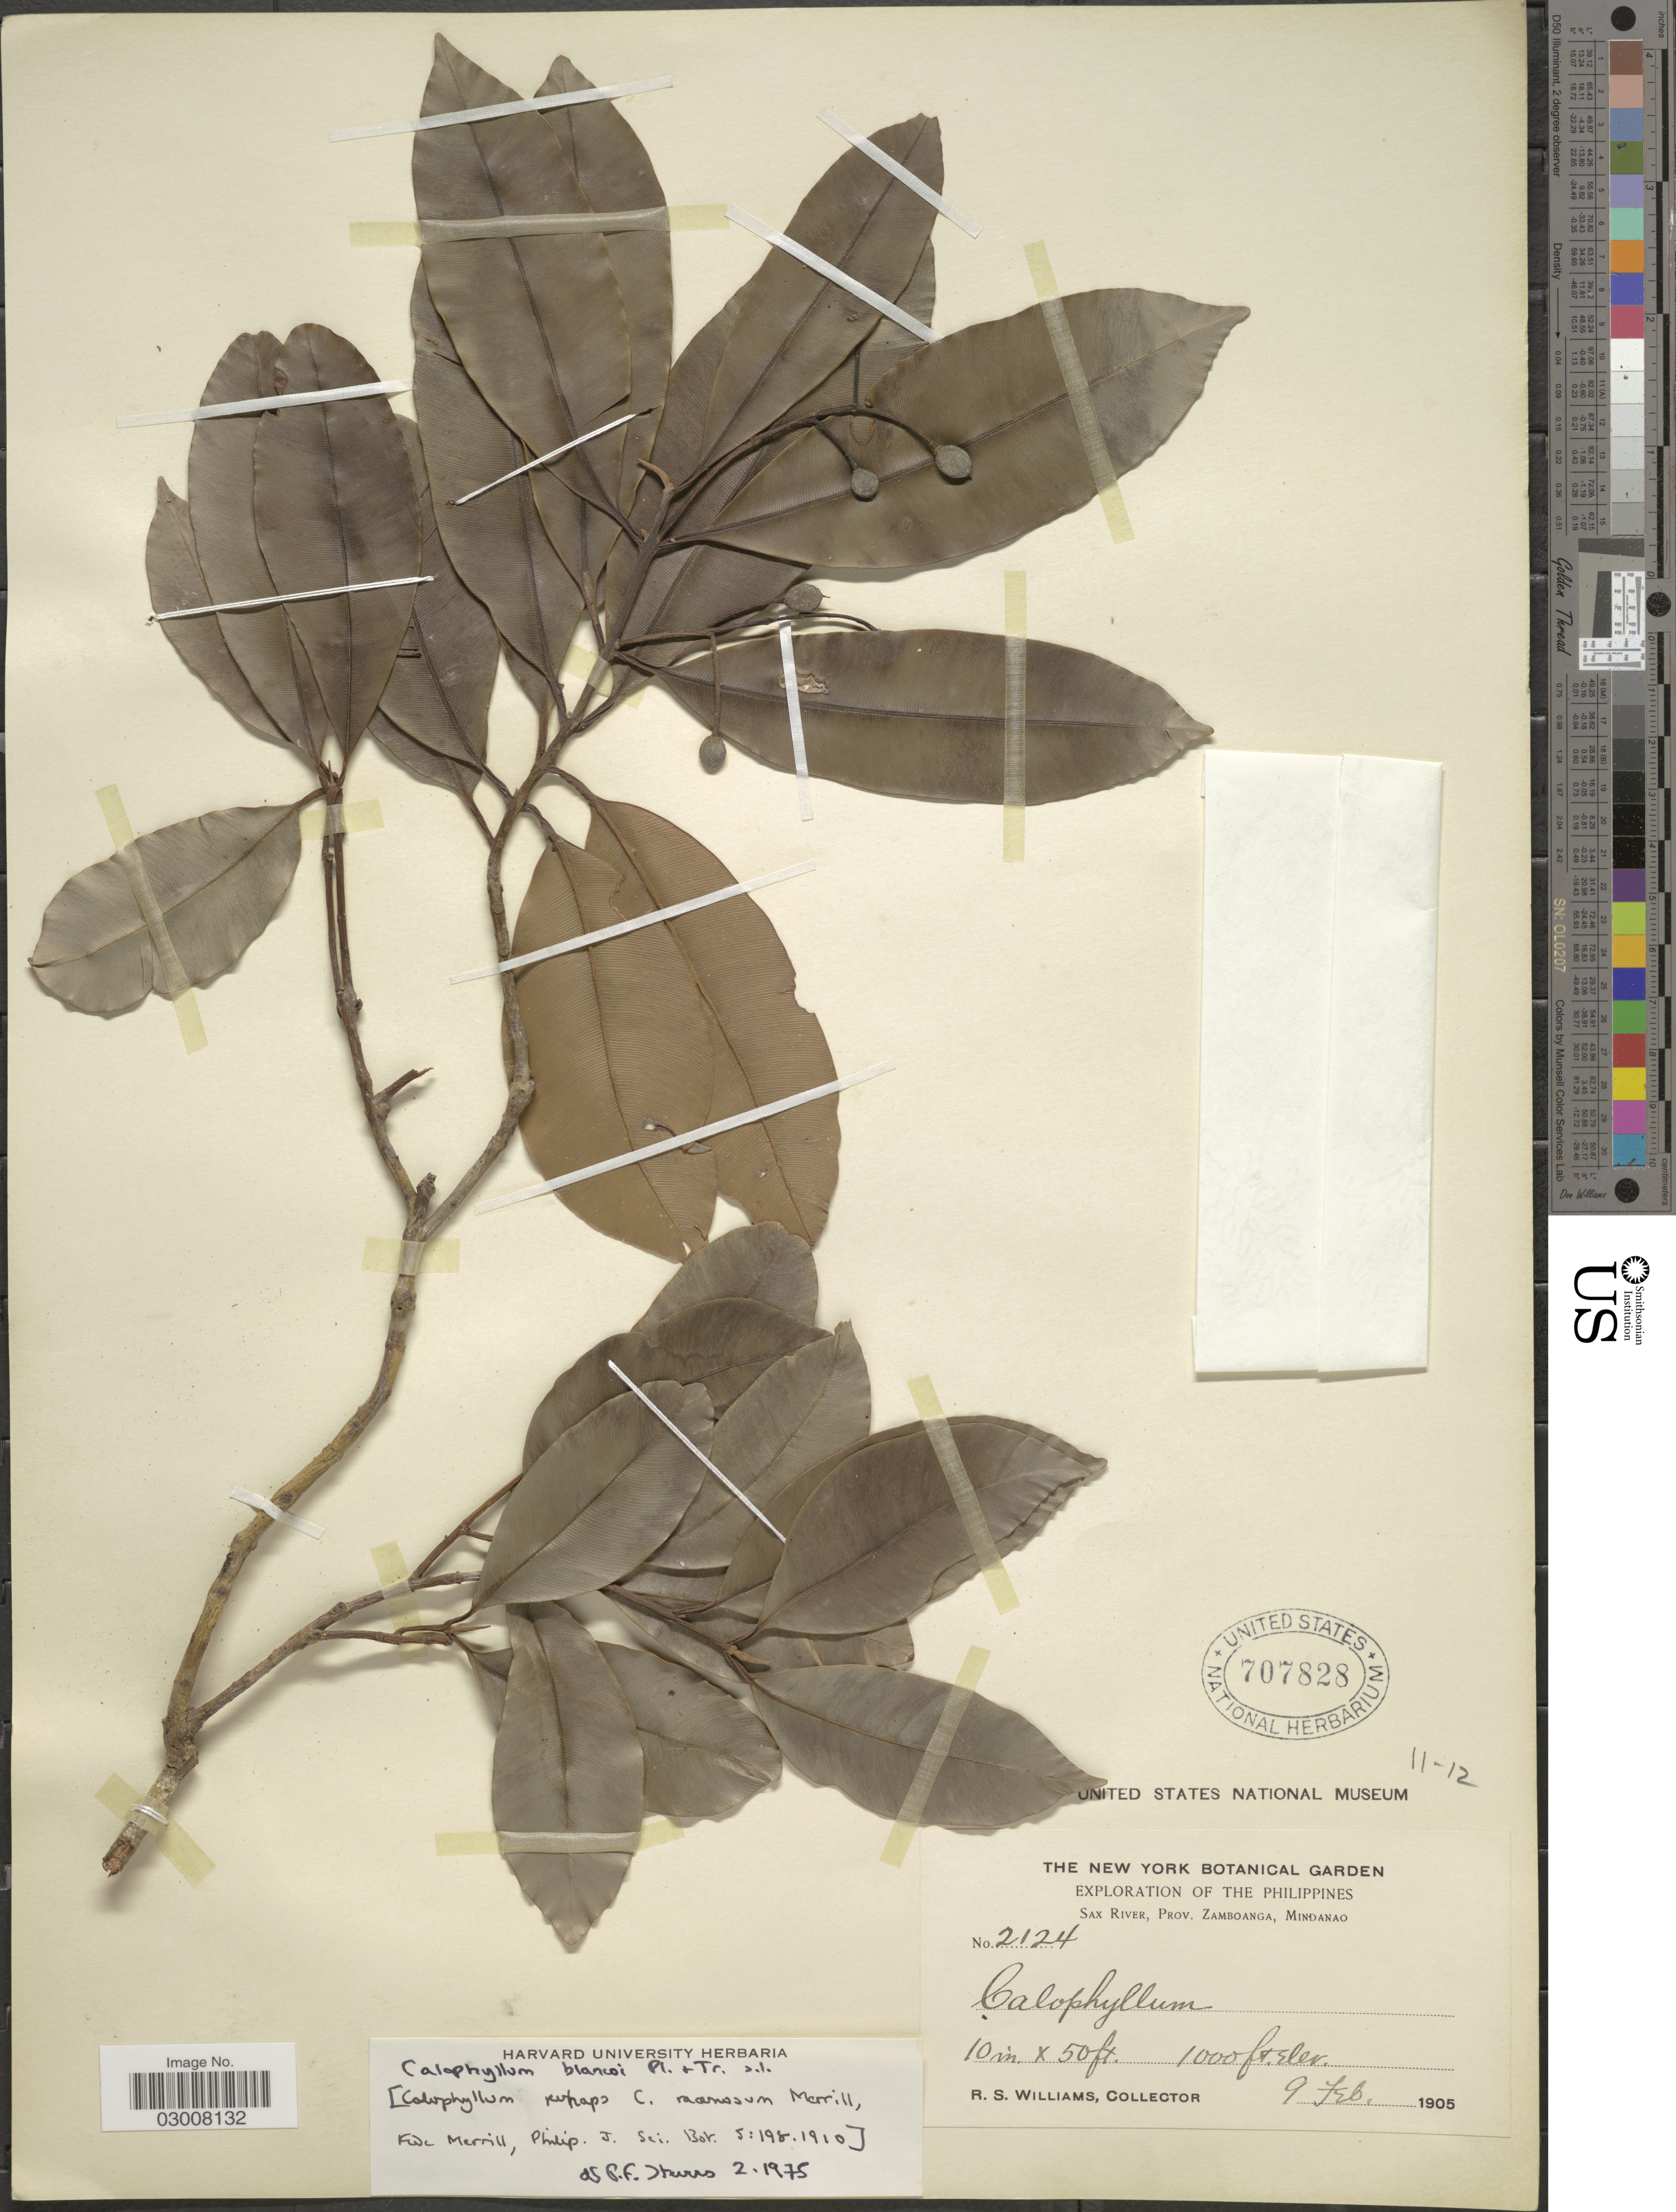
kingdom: Plantae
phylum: Tracheophyta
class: Magnoliopsida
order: Malpighiales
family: Calophyllaceae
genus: Calophyllum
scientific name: Calophyllum blancoi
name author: Planch. & Triana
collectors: R. S. Williams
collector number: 2124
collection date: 1905-02-09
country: Philippines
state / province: Zamboanga Peninsula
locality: Sax River, Prov. Zamboanga, Mindanao.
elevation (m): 305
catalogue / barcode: US 707828